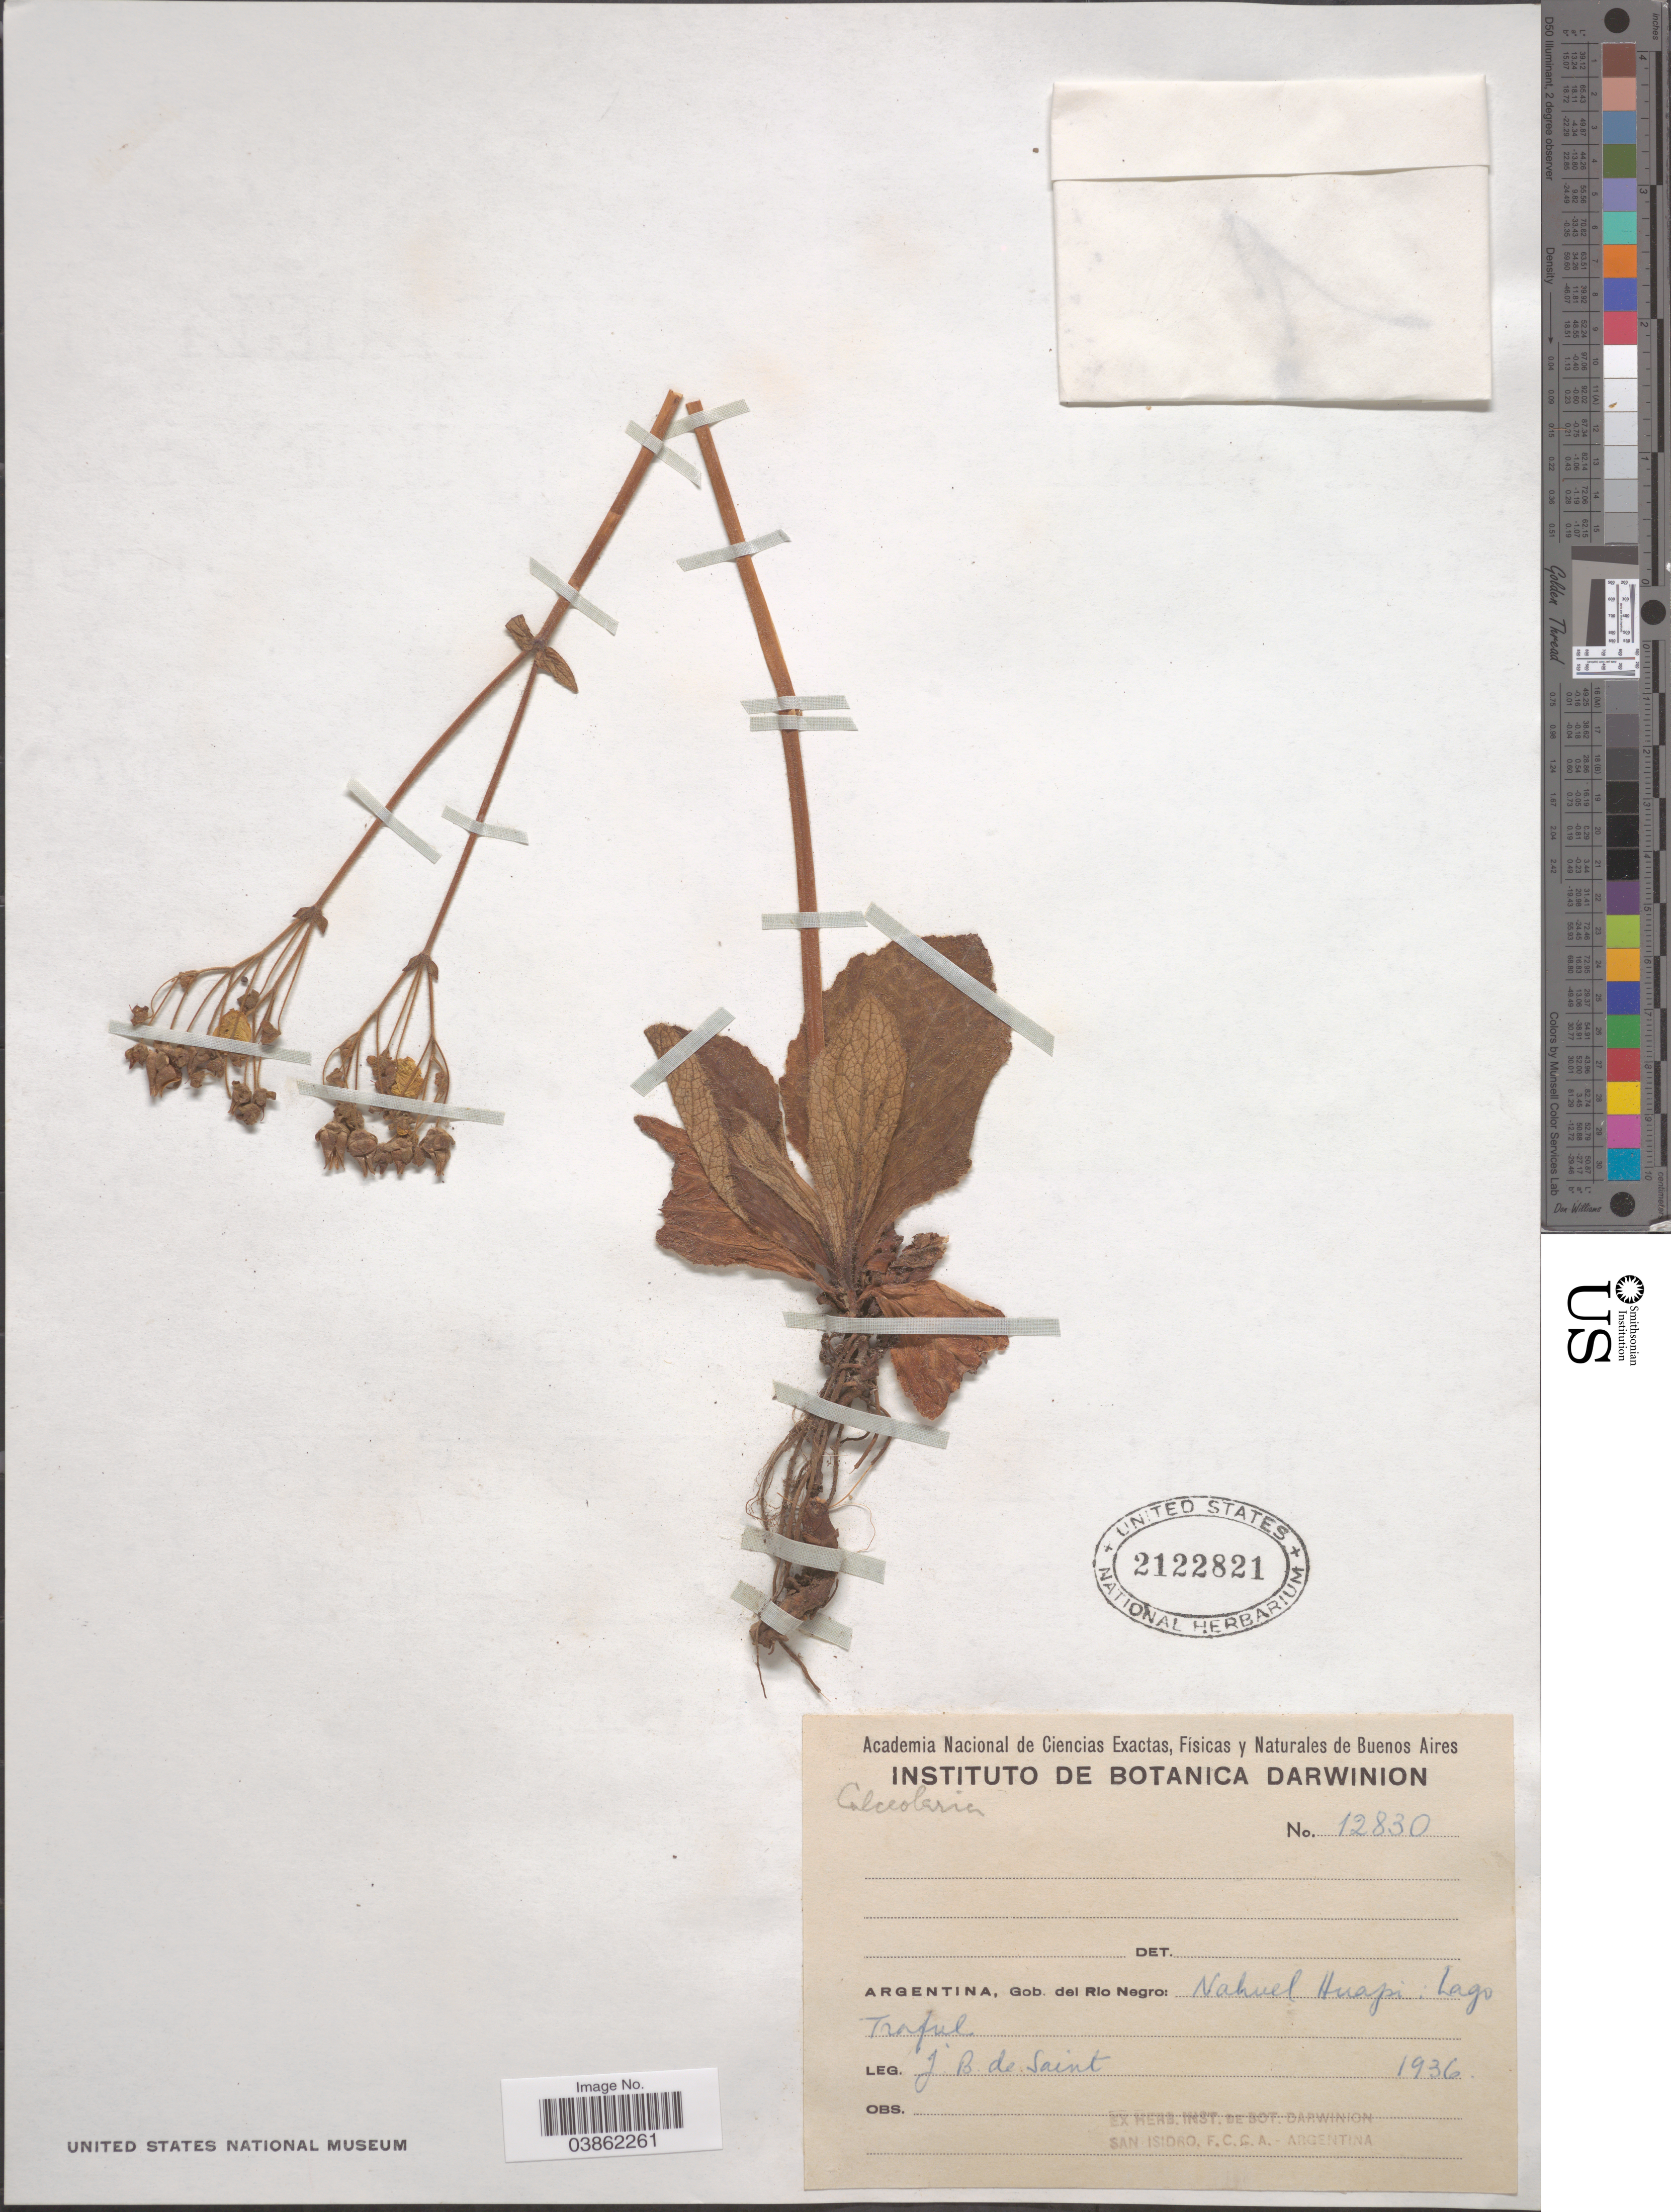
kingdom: Plantae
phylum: Tracheophyta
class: Magnoliopsida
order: Lamiales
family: Calceolariaceae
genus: Calceolaria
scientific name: Calceolaria sp.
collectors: J. De Saint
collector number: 12830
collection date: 1936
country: Argentina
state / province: Rio Negro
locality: Gob. del Rio Negro: Nahwel Huapi: Lago Traful.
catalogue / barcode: US 2122821